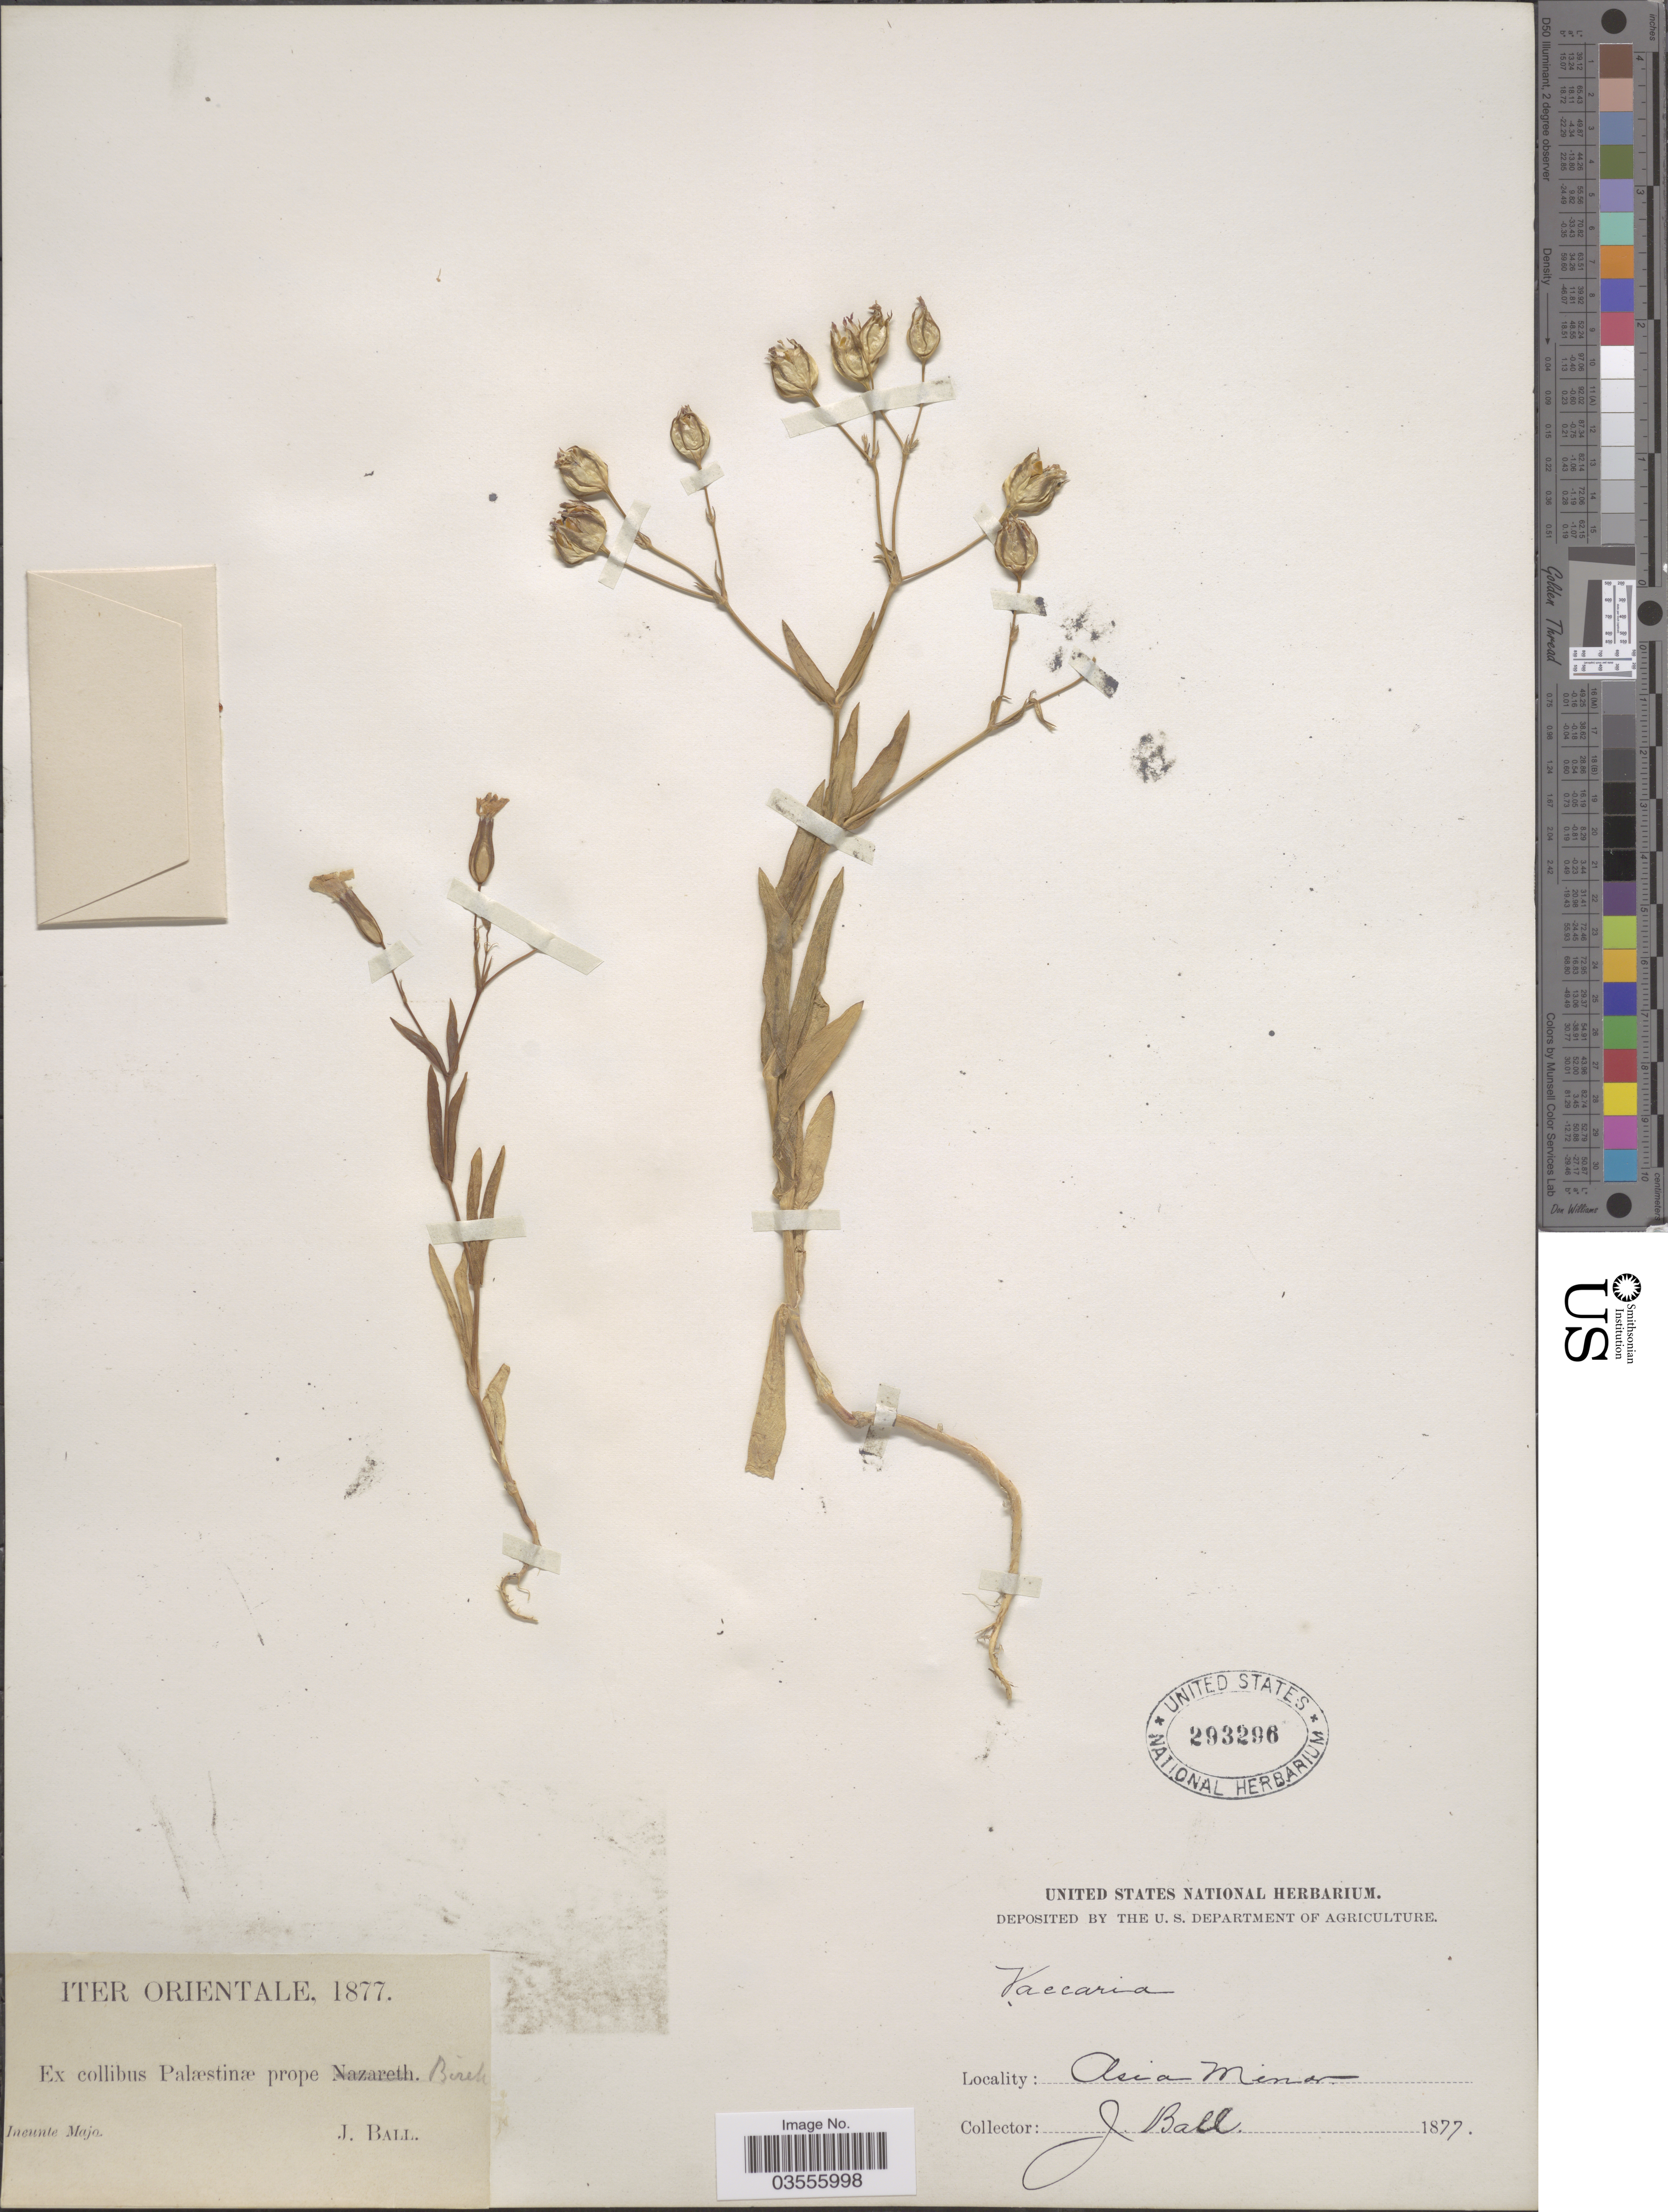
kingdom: Plantae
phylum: Tracheophyta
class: Magnoliopsida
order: Caryophyllales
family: Caryophyllaceae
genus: Vaccaria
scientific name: Vaccaria hispanica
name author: (Mill.) Rauschert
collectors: J. Ball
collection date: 1877-05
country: Israel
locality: Asia Minor. Iter Orientale. Ex collibus Palæestinæ prope Birch.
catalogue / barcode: US 293296